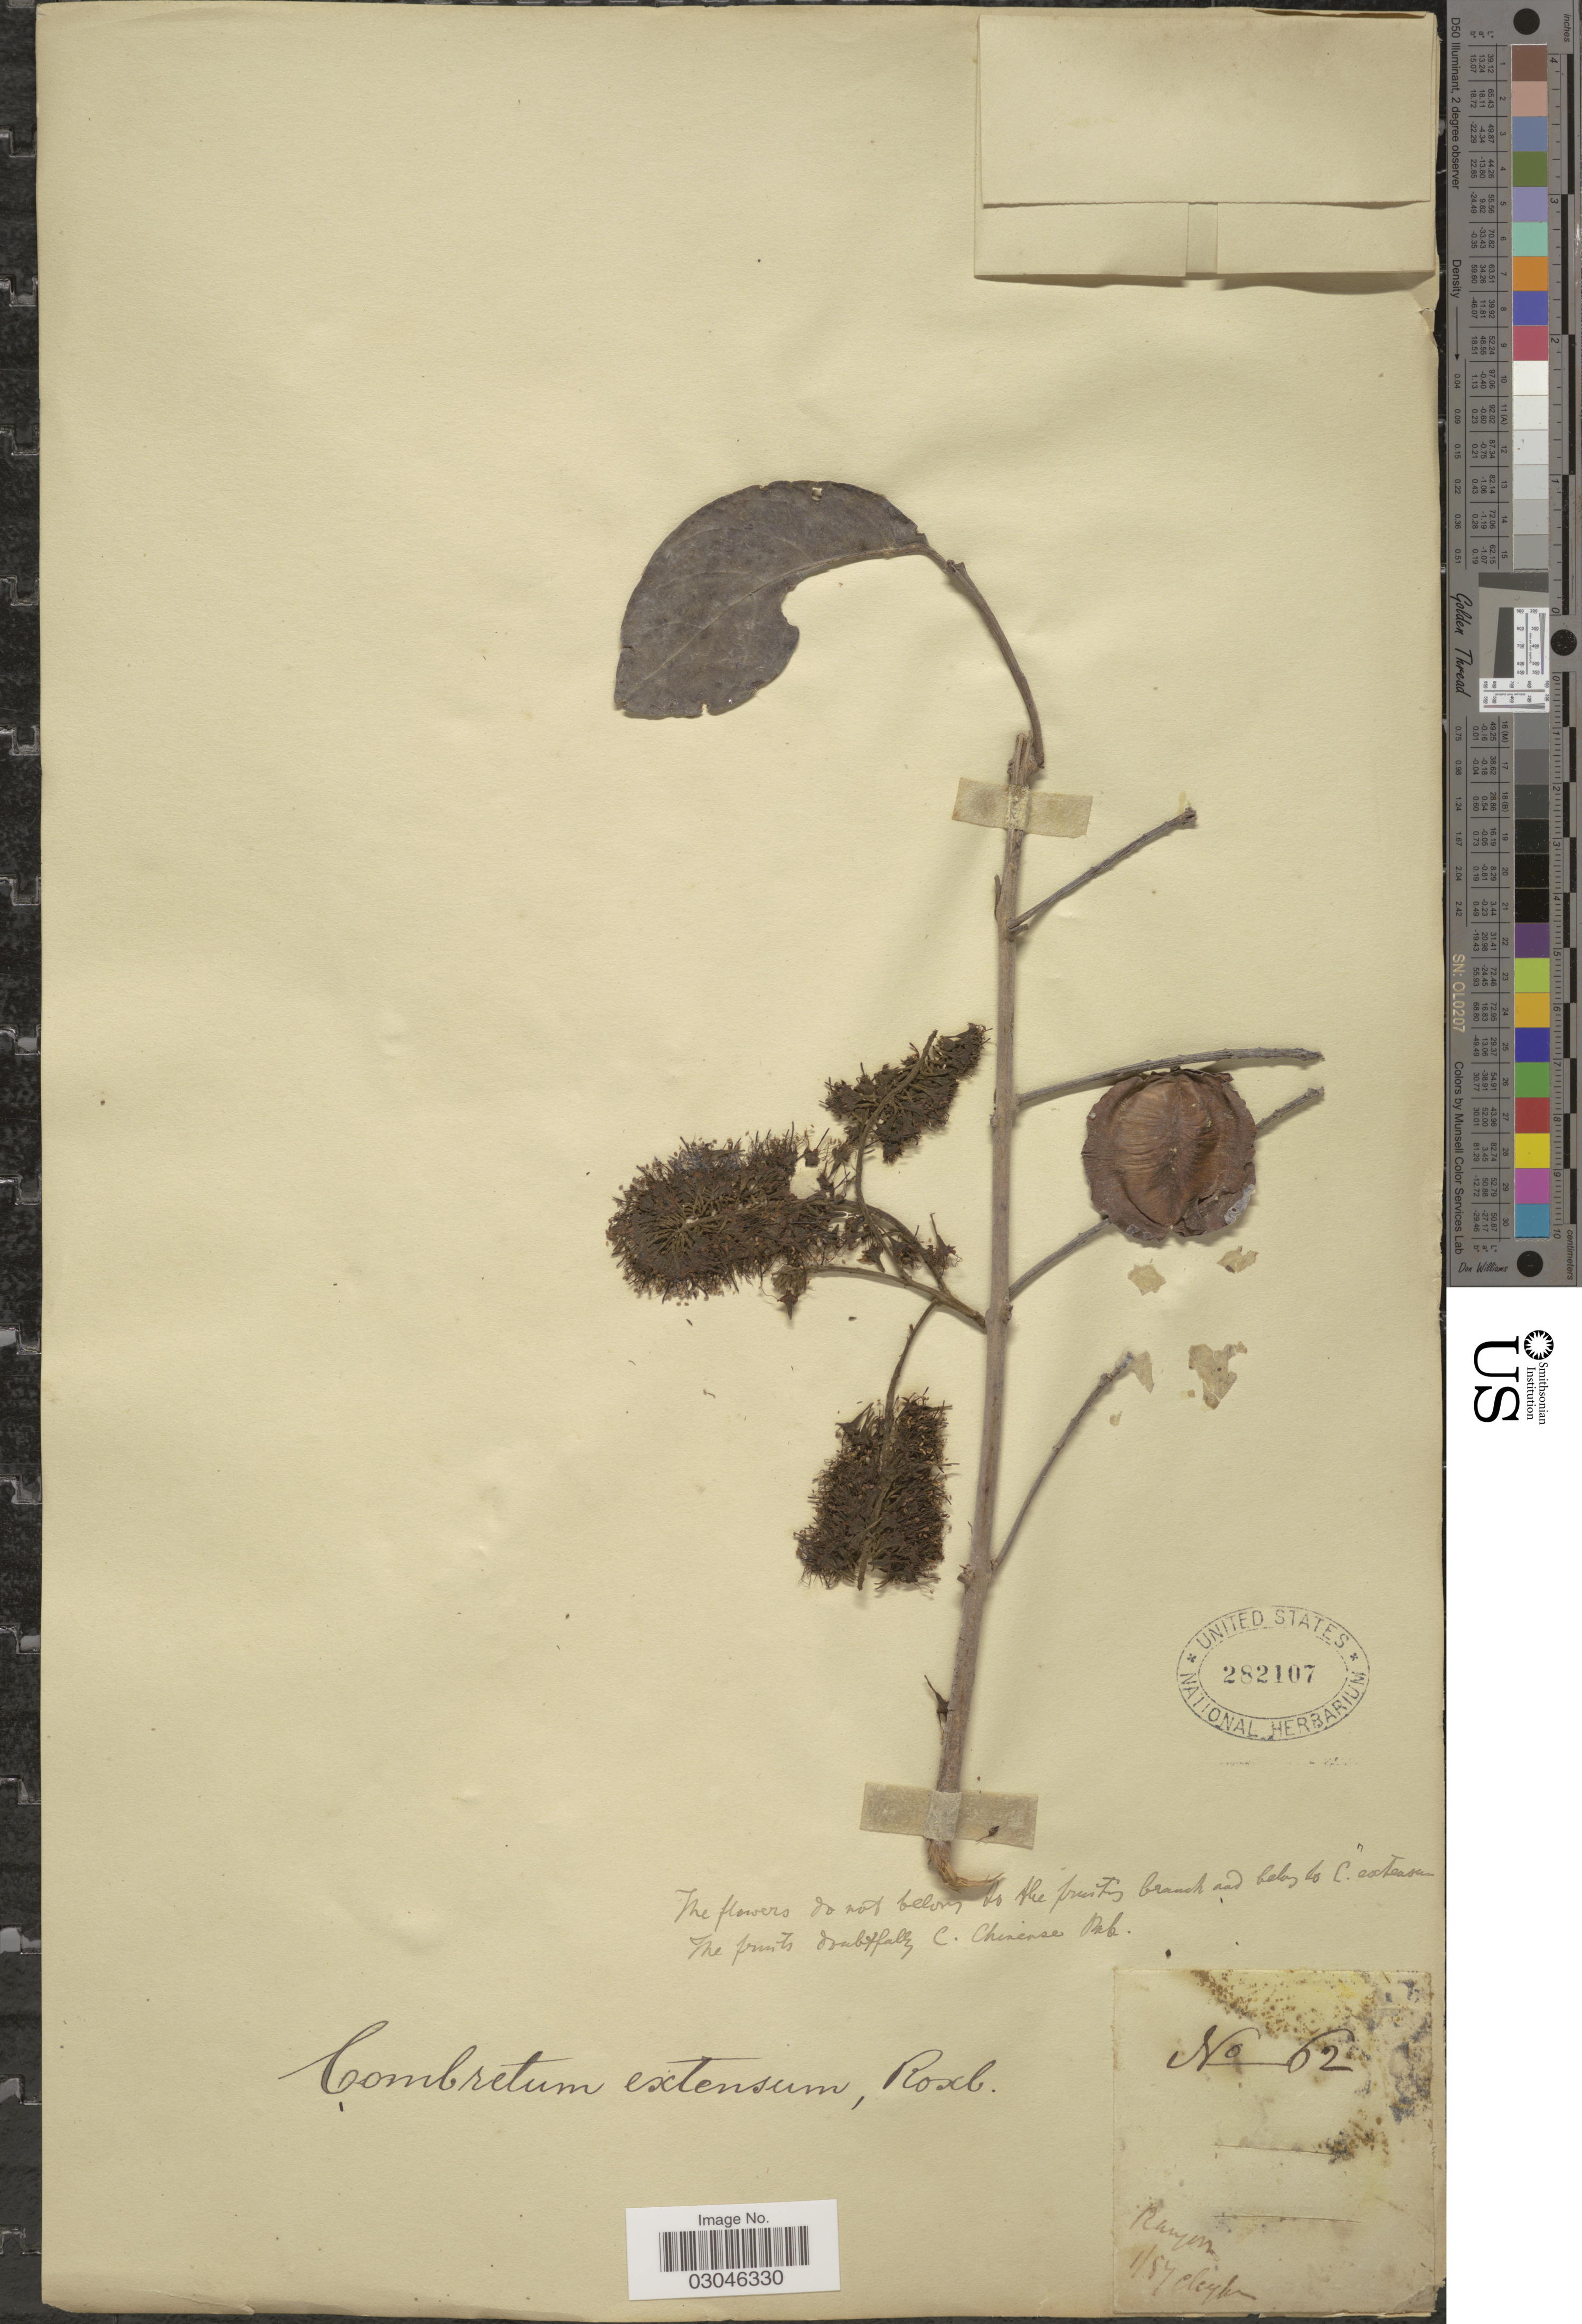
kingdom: Plantae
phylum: Tracheophyta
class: Magnoliopsida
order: Myrtales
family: Combretaceae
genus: Combretum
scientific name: Combretum extensum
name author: Roxb.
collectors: Ranyon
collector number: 62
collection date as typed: Transcribed d/m/y: /1/87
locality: Elegha [interpreted].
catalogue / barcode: US 282107